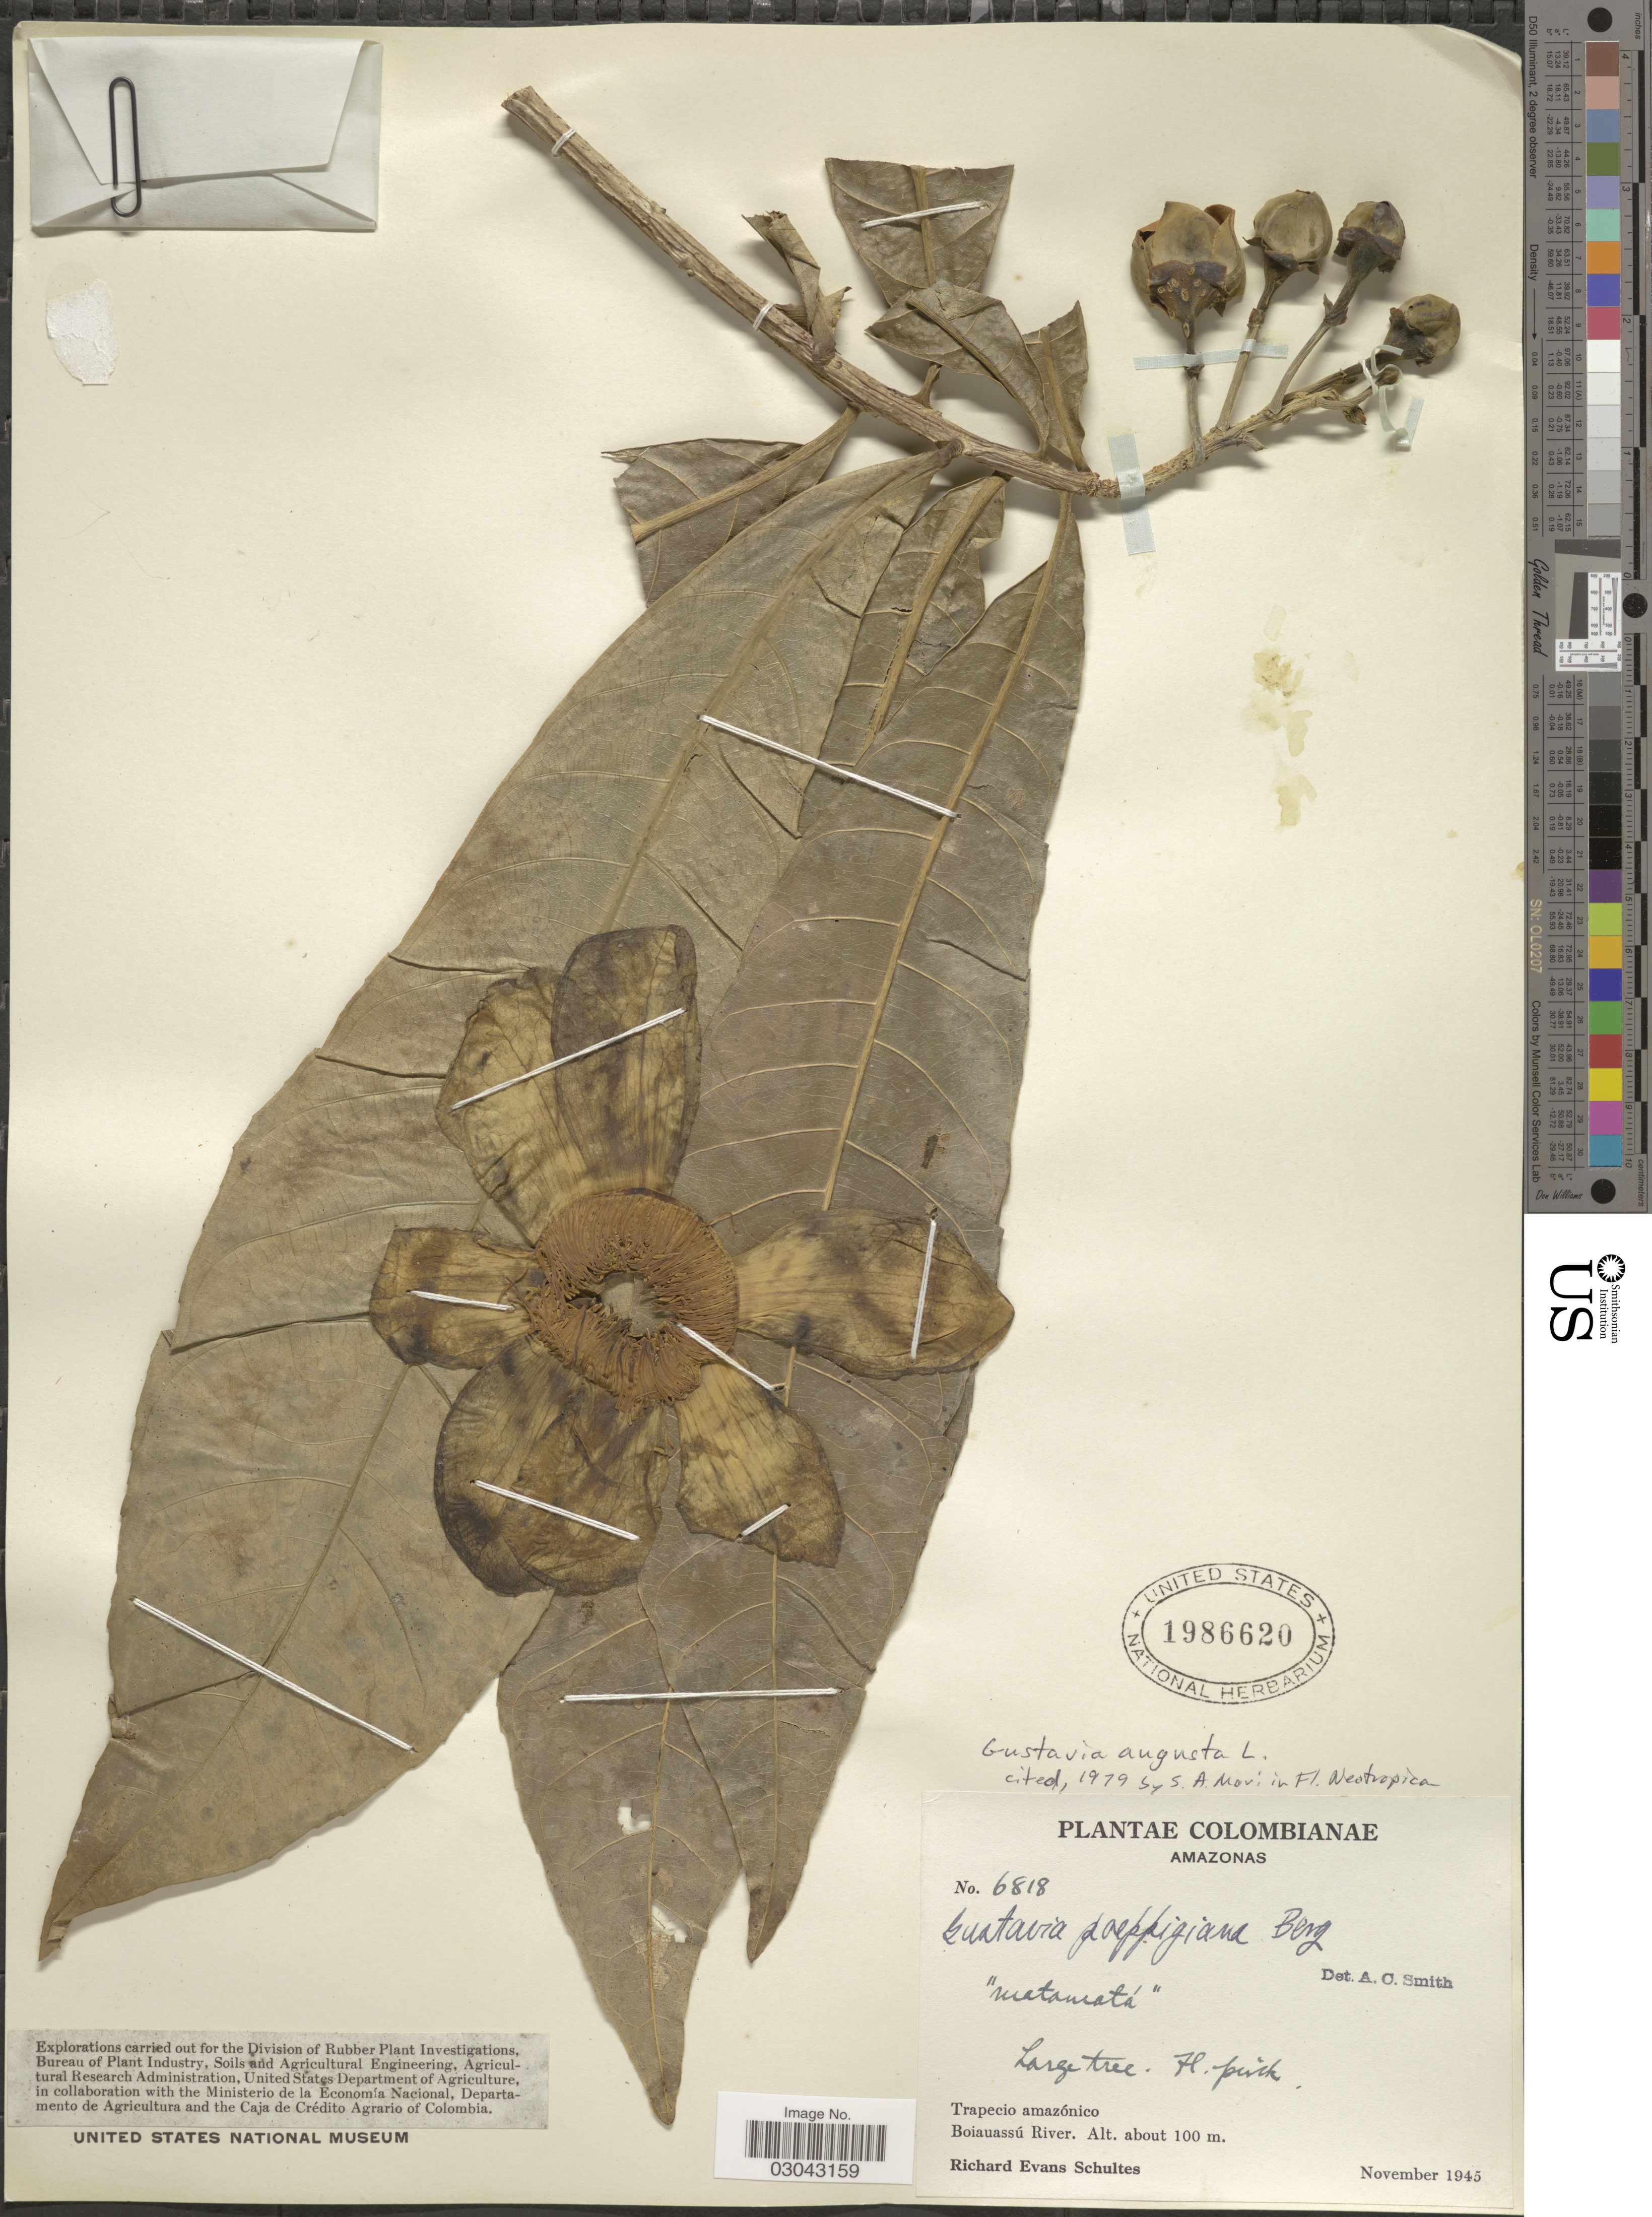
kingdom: Plantae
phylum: Tracheophyta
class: Magnoliopsida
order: Ericales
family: Lecythidaceae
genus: Gustavia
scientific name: Gustavia augusta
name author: L.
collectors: R. E. Schultes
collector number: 6818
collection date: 1945-11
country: Colombia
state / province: Amazônas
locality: Trapecio amazónico, Boiaussú River.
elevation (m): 100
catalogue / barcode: US 1986620